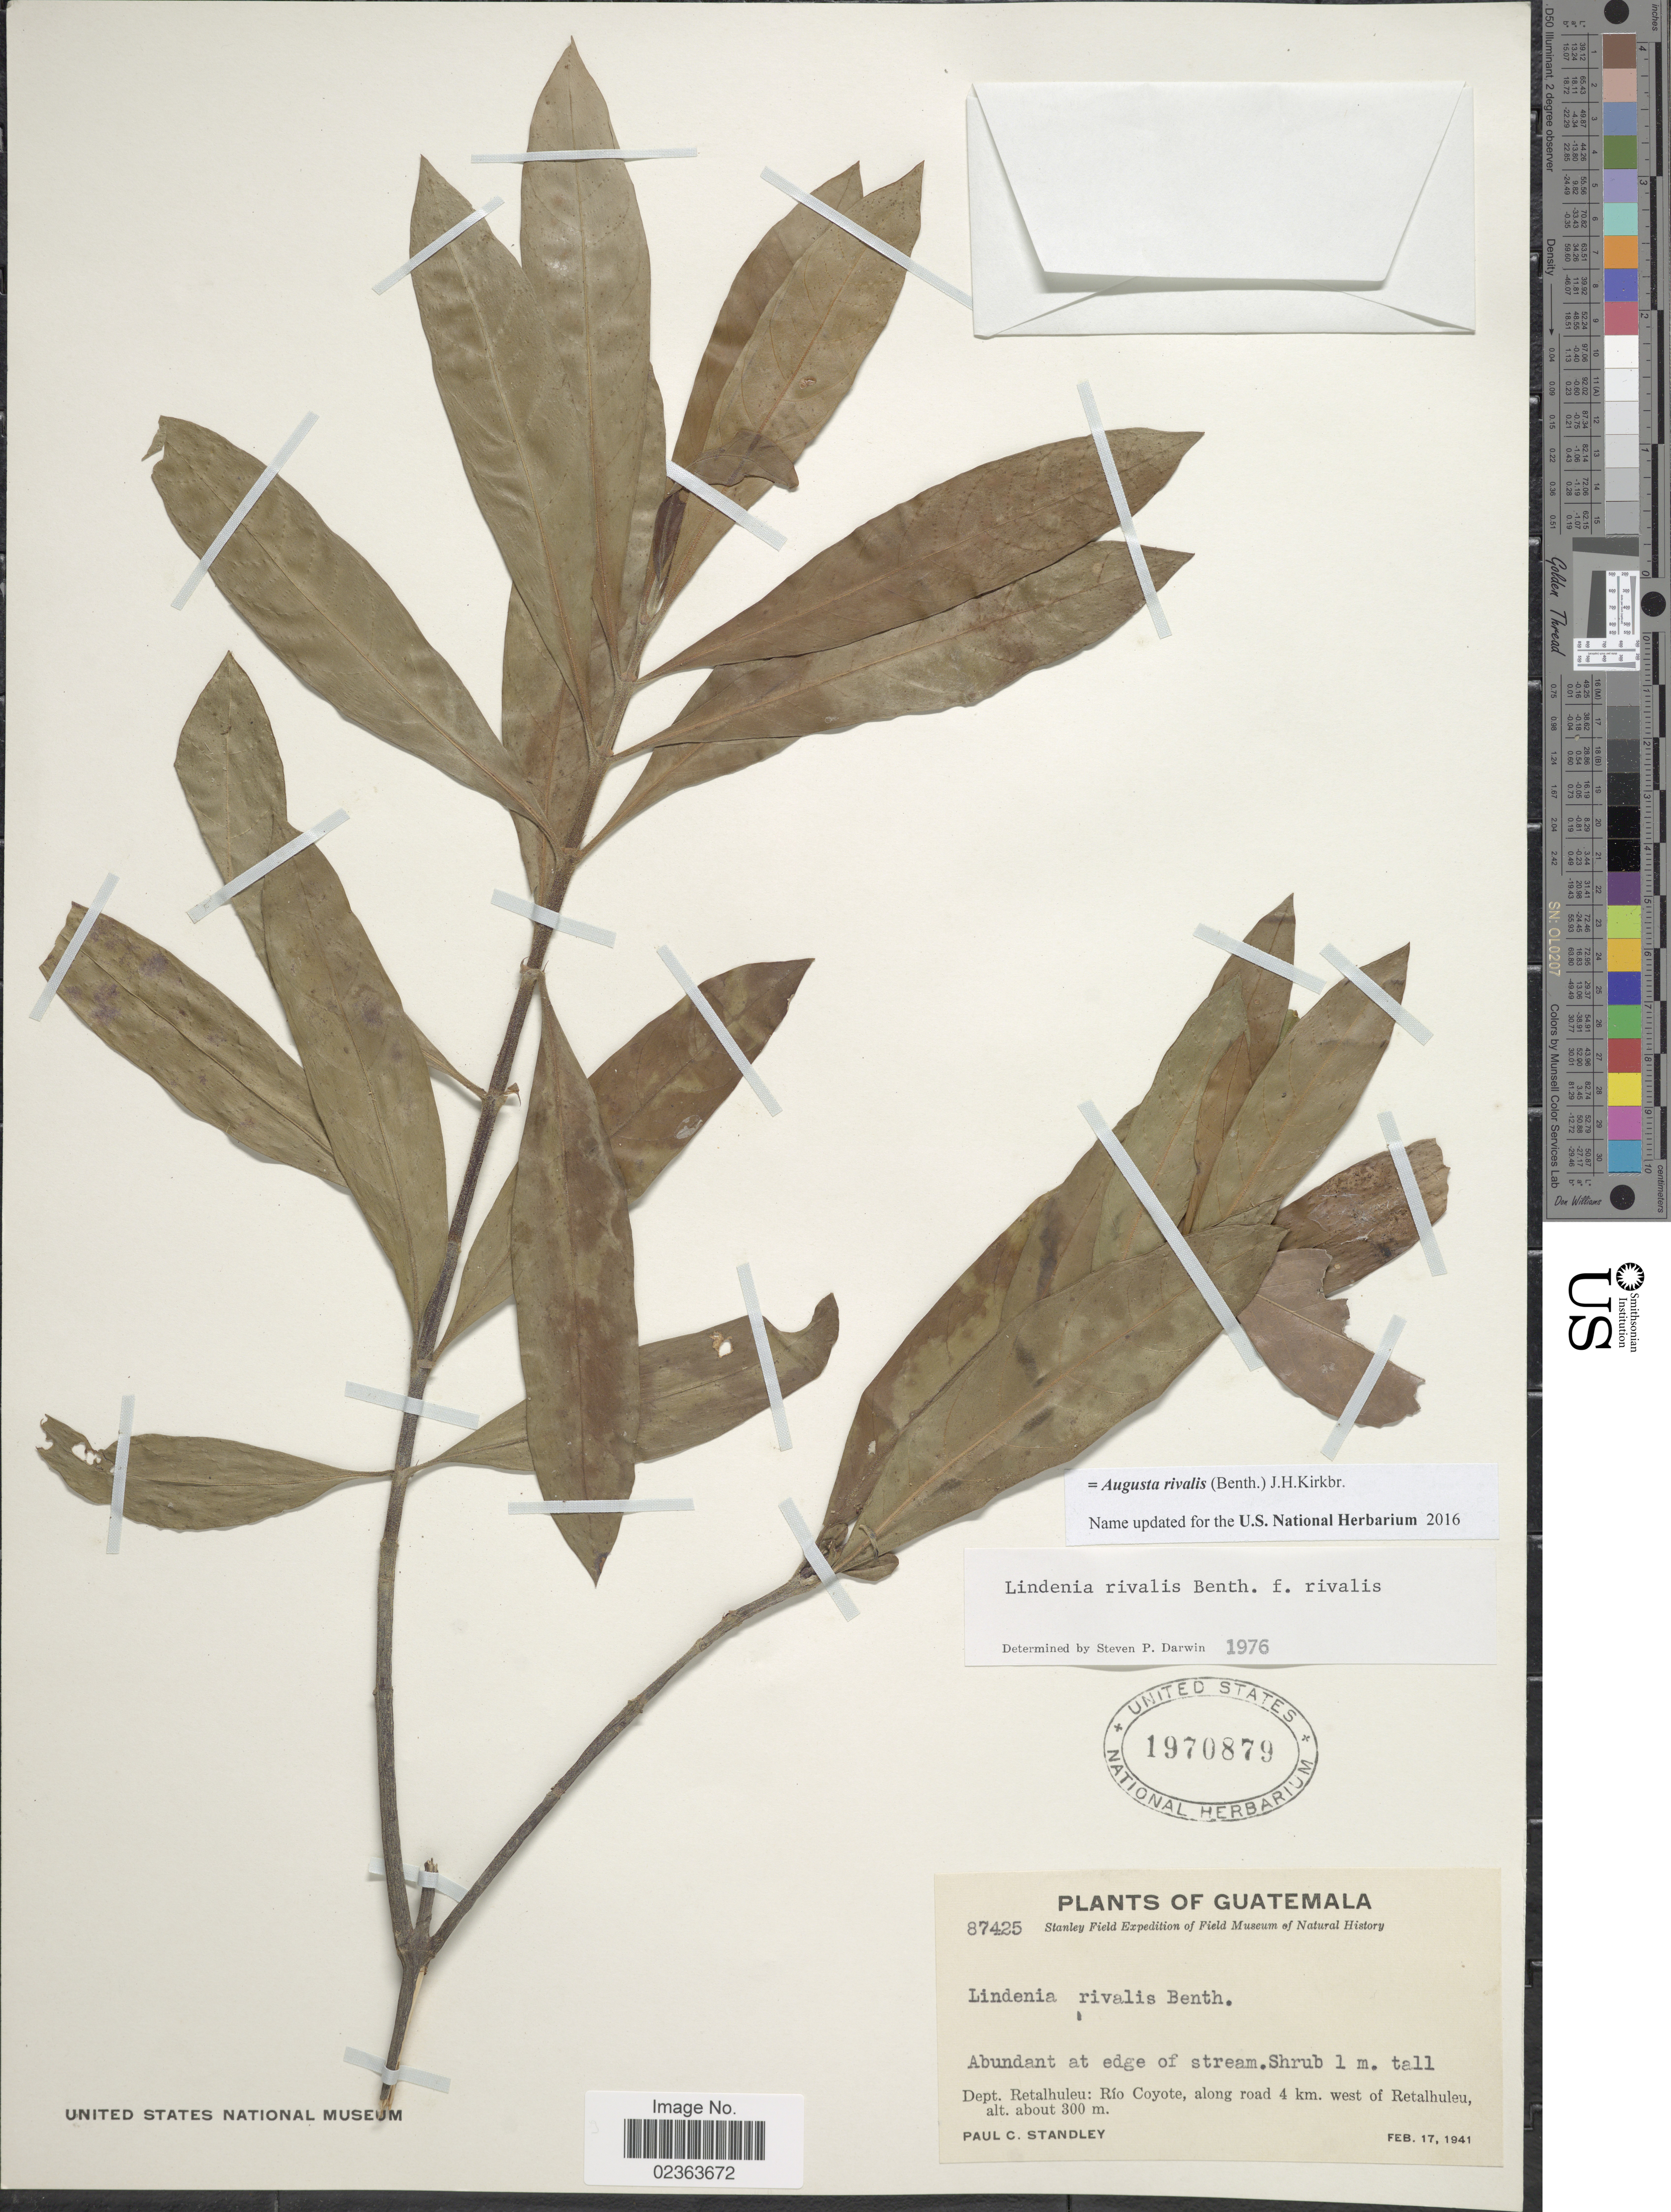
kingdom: Plantae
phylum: Tracheophyta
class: Magnoliopsida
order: Gentianales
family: Rubiaceae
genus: Augusta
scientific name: Augusta rivalis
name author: (Benth.) J.H. Kirkbr.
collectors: P. C. Standley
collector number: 87425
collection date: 1941-02-17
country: Guatemala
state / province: Retalhuleu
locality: Abundant at edge of stream, Dept. Retalhuleu: Río Coyote, along road 4 km west of Retalhuleu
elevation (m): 300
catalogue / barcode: US 1970879